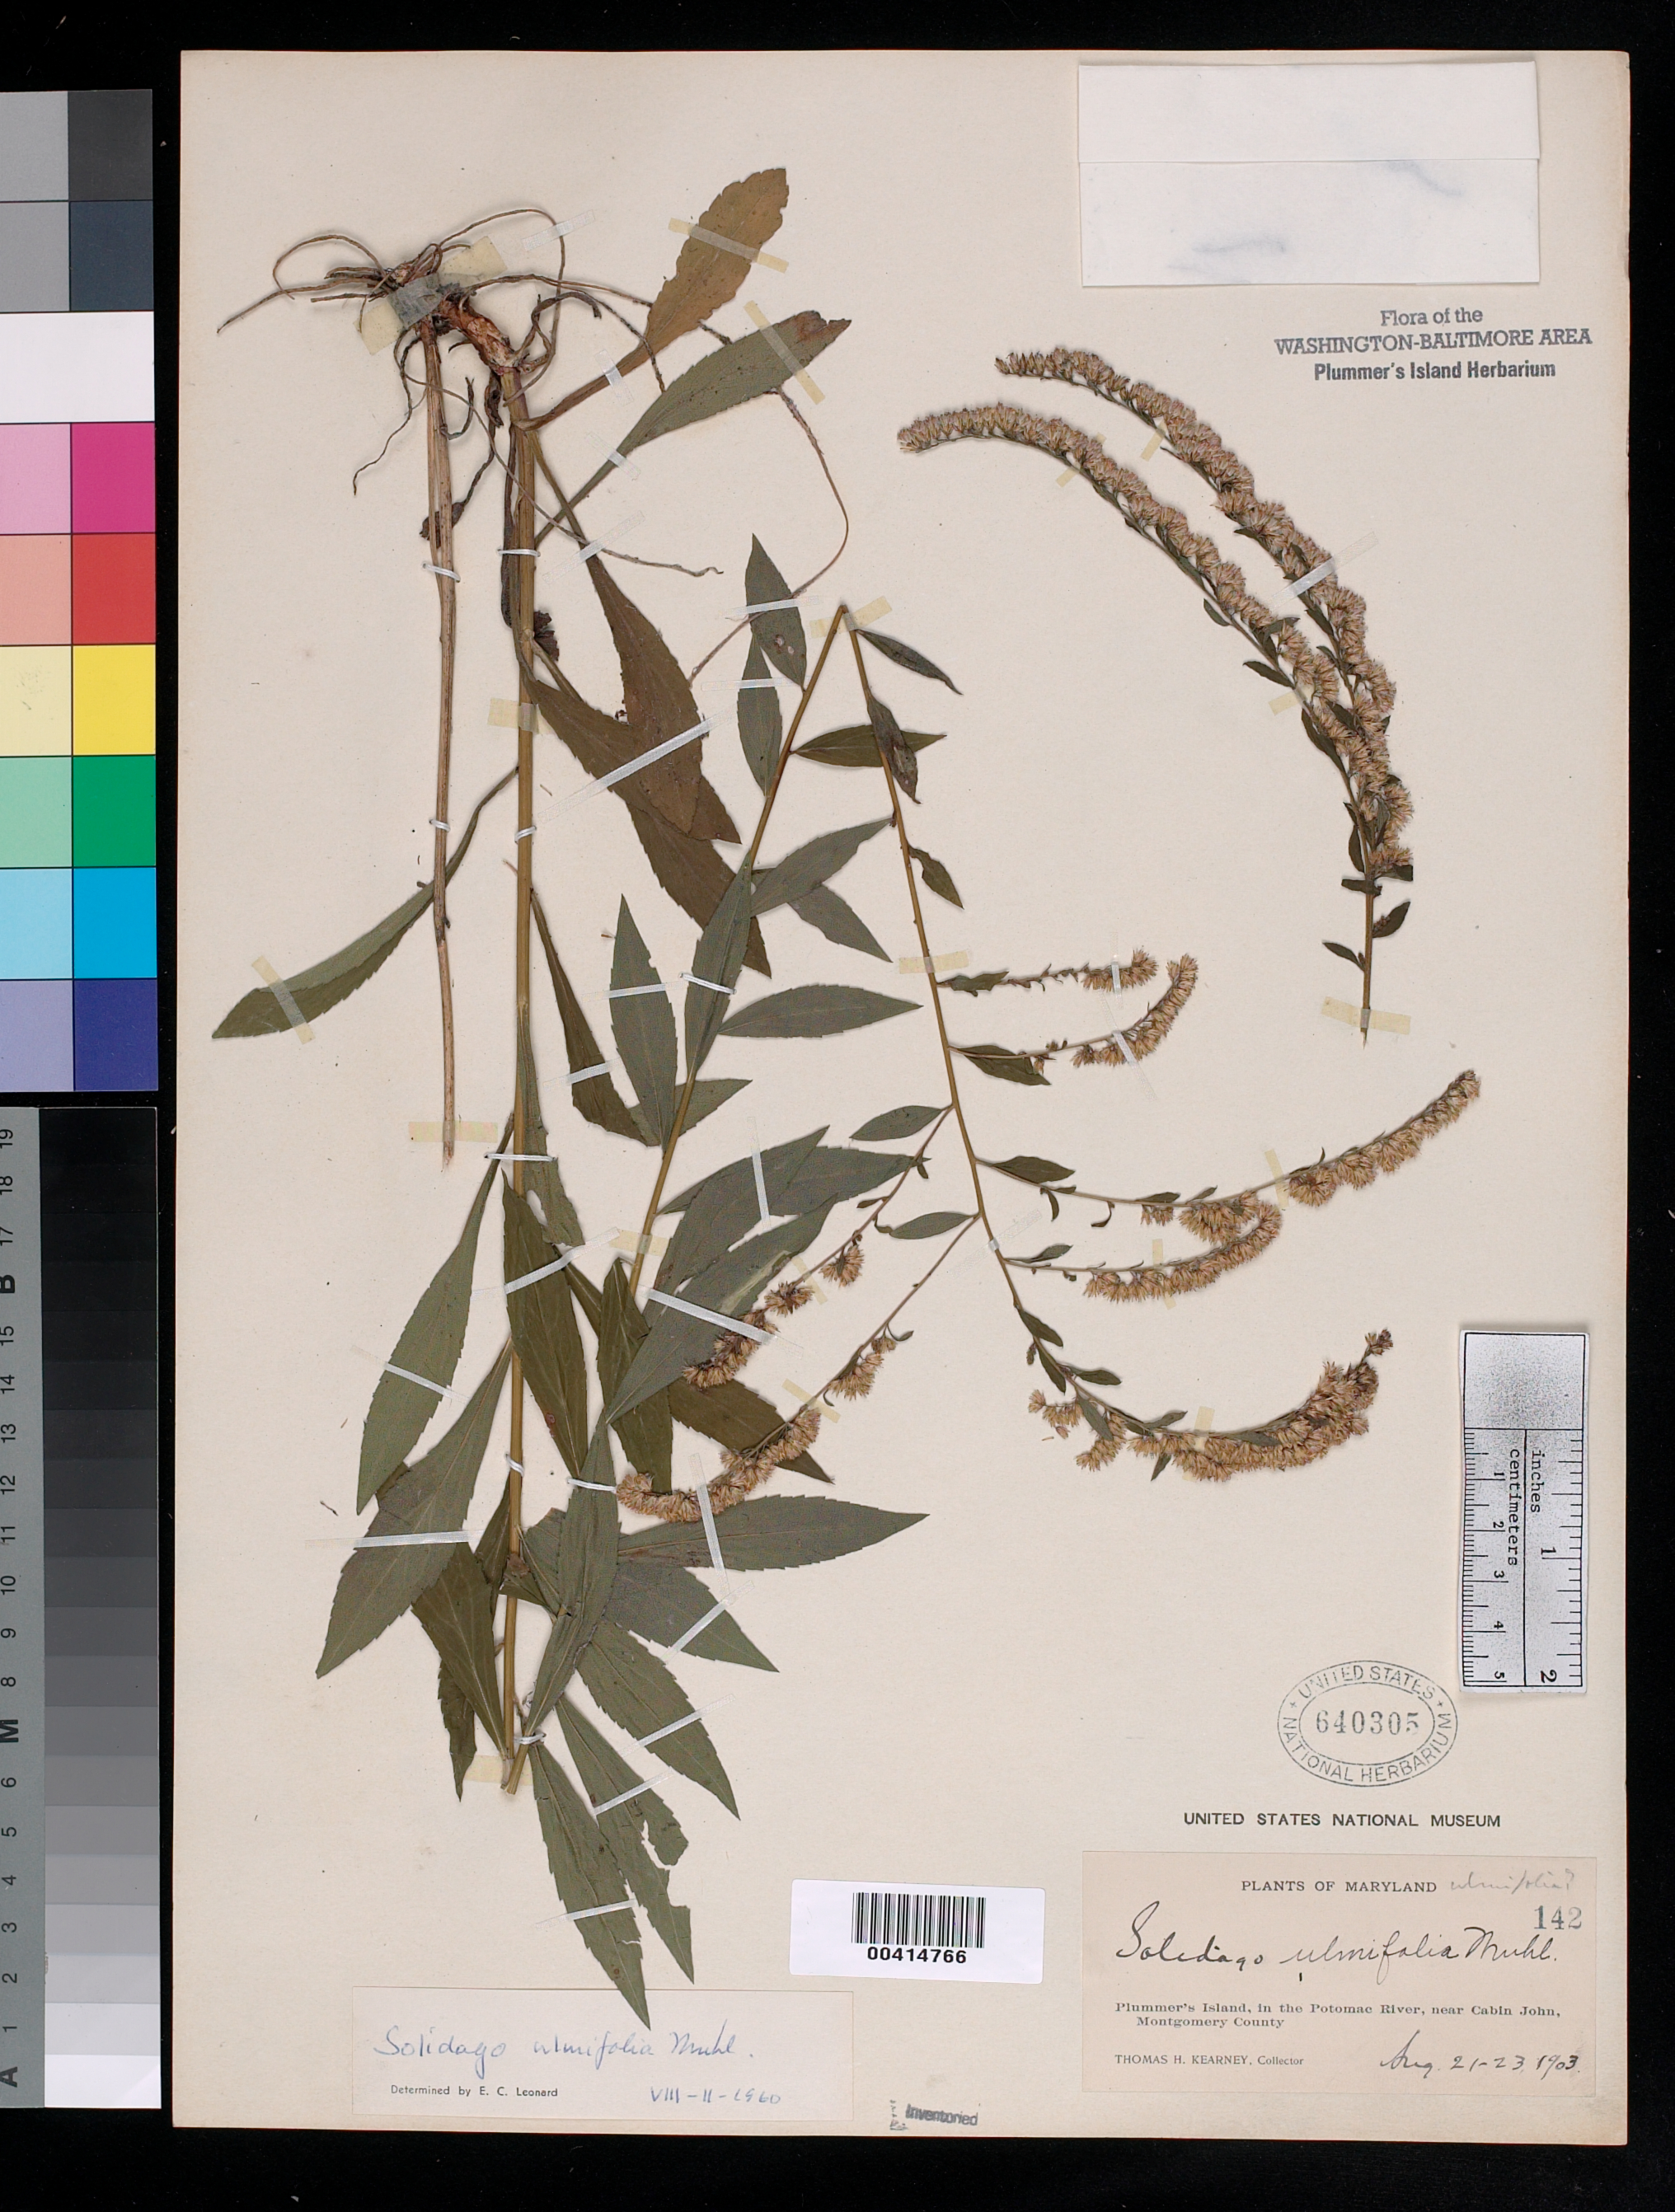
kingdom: Plantae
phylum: Tracheophyta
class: Magnoliopsida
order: Asterales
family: Asteraceae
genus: Solidago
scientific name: Solidago ulmifolia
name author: Muhl. ex Willd.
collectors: T. H. Kearney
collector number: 142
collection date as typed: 21 Aug 1903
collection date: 1903-08-21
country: United States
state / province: Maryland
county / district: Montgomery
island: Plummers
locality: Plummer's Island C. & O. Canal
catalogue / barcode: US 640305